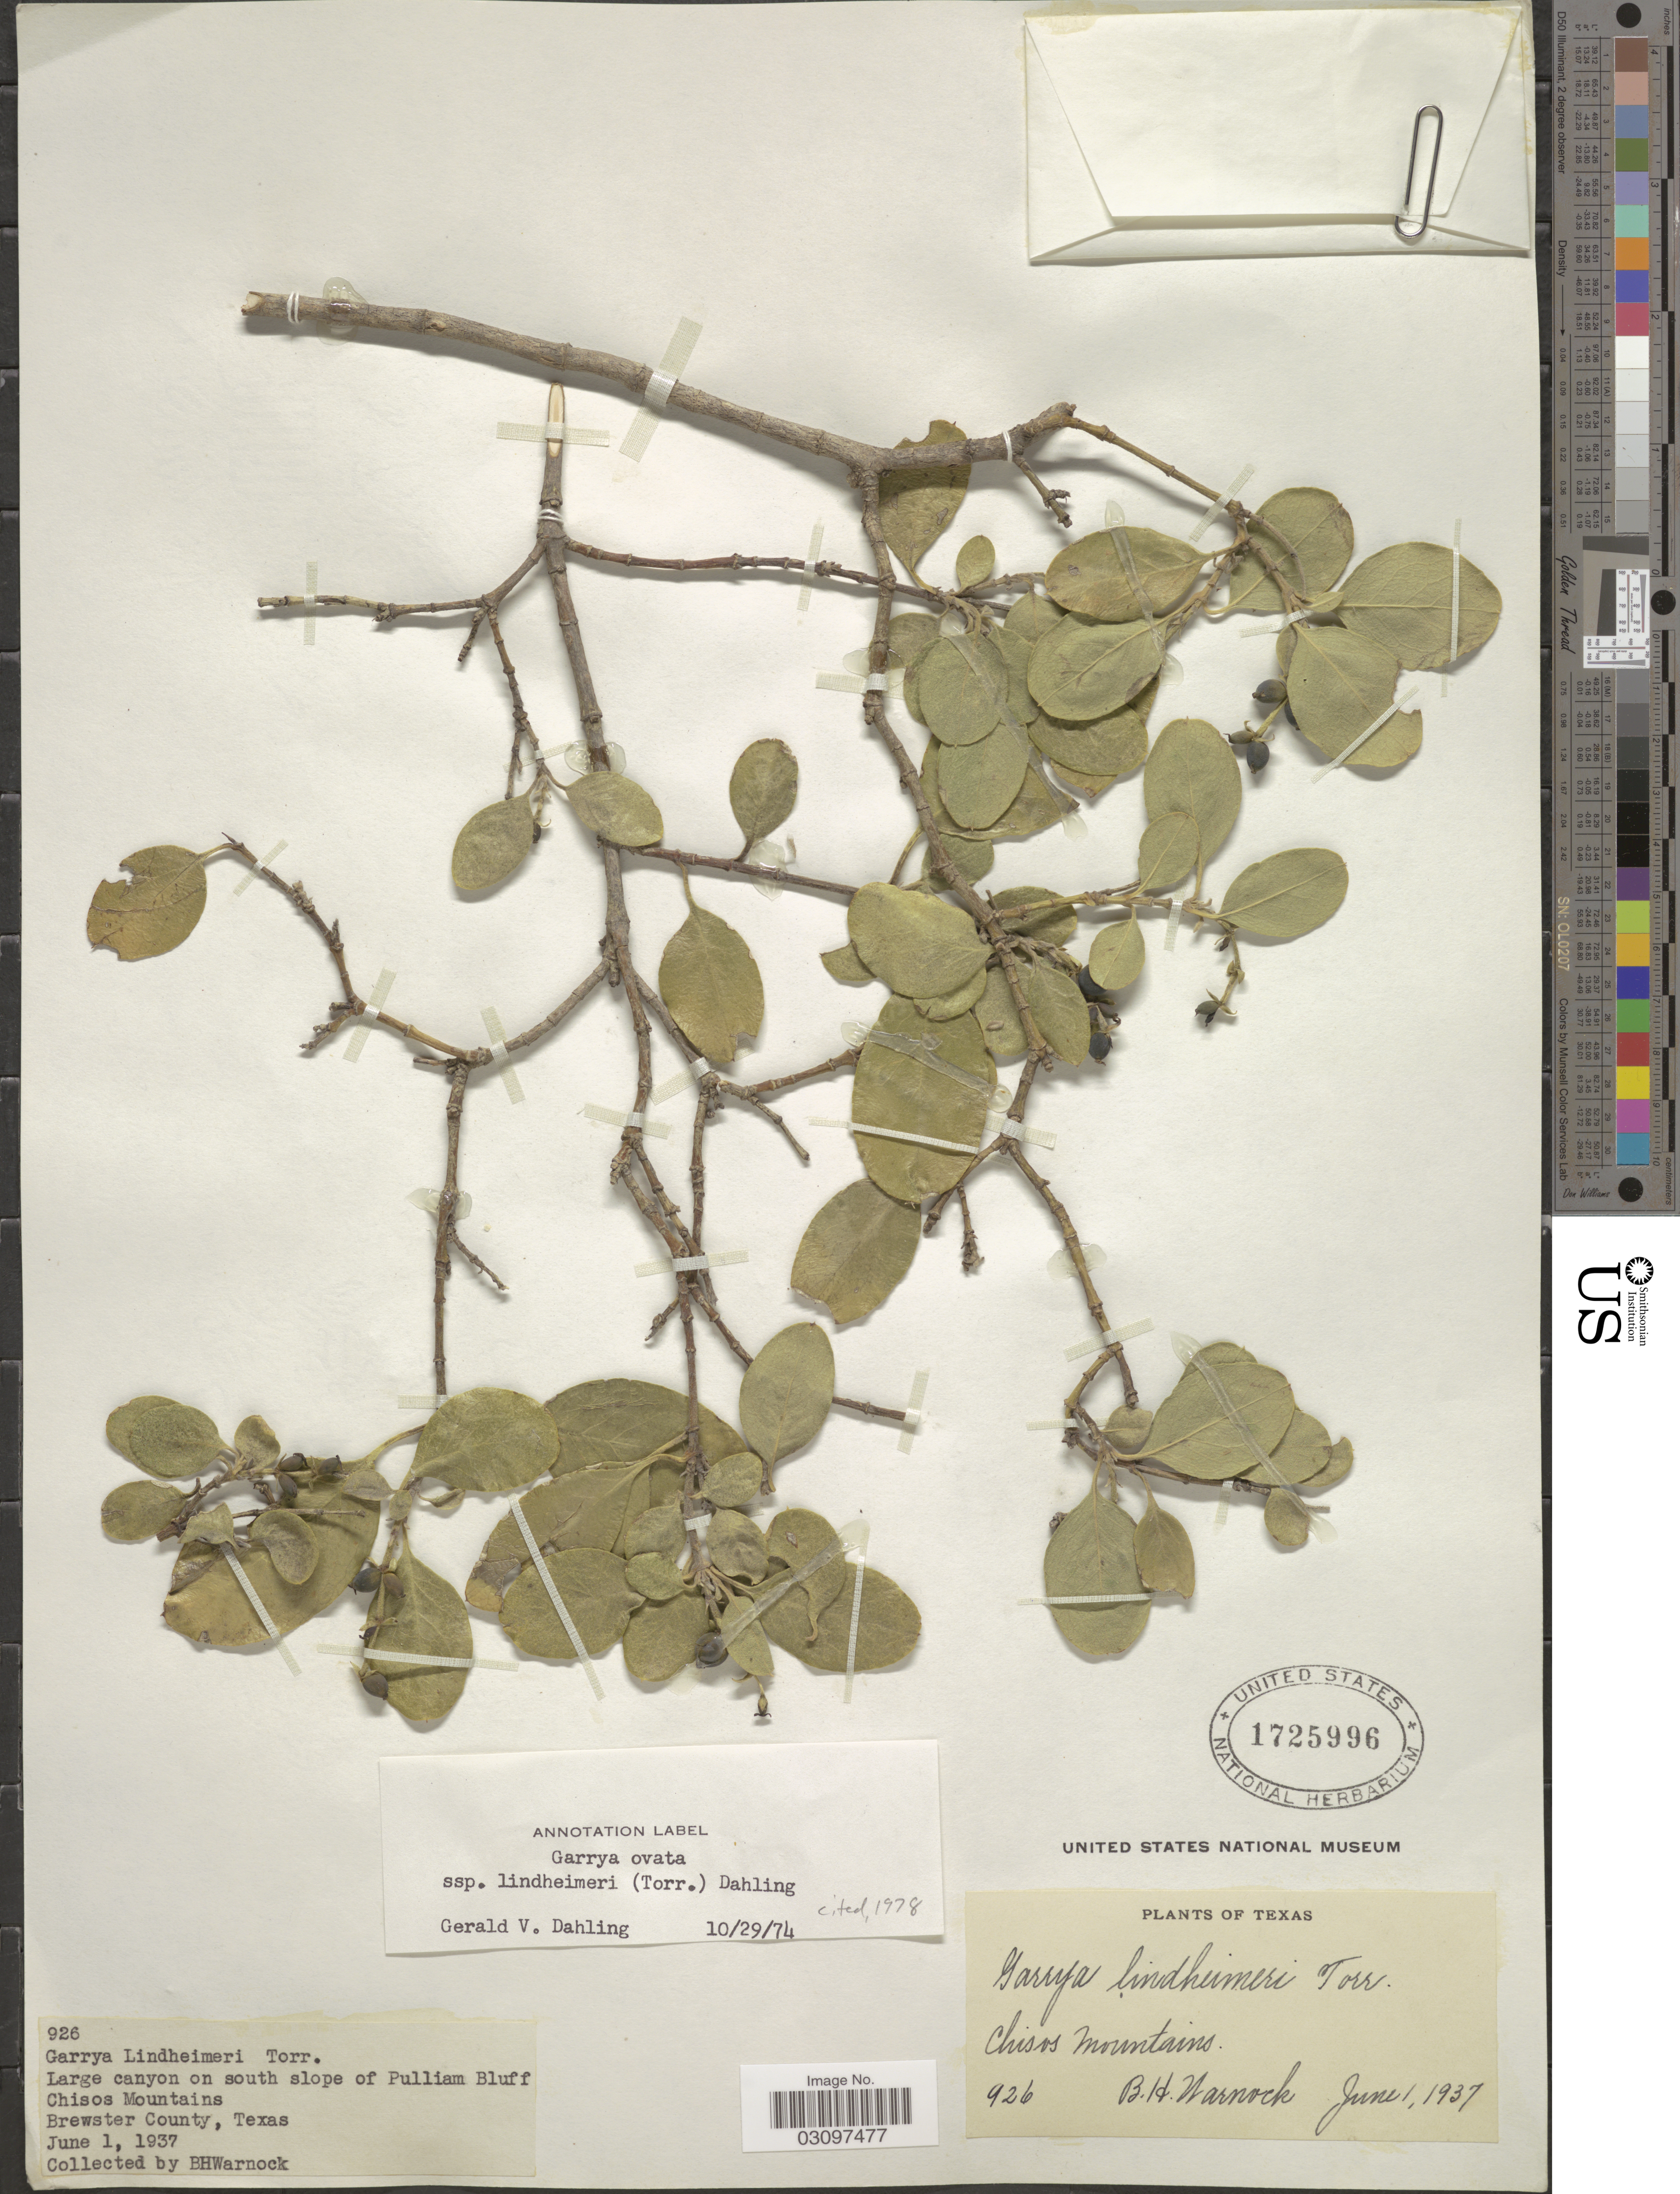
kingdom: Plantae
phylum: Tracheophyta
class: Magnoliopsida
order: Garryales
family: Garryaceae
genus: Garrya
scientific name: Garrya ovata subsp. lindheimeri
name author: (Torr.) Dahling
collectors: B. H. Warnock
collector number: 926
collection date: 1937-06-01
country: United States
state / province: Texas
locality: Large canyon on south slope of Pulliam Bluff Chisos Mountains, Brewster County.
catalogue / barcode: US 1725996